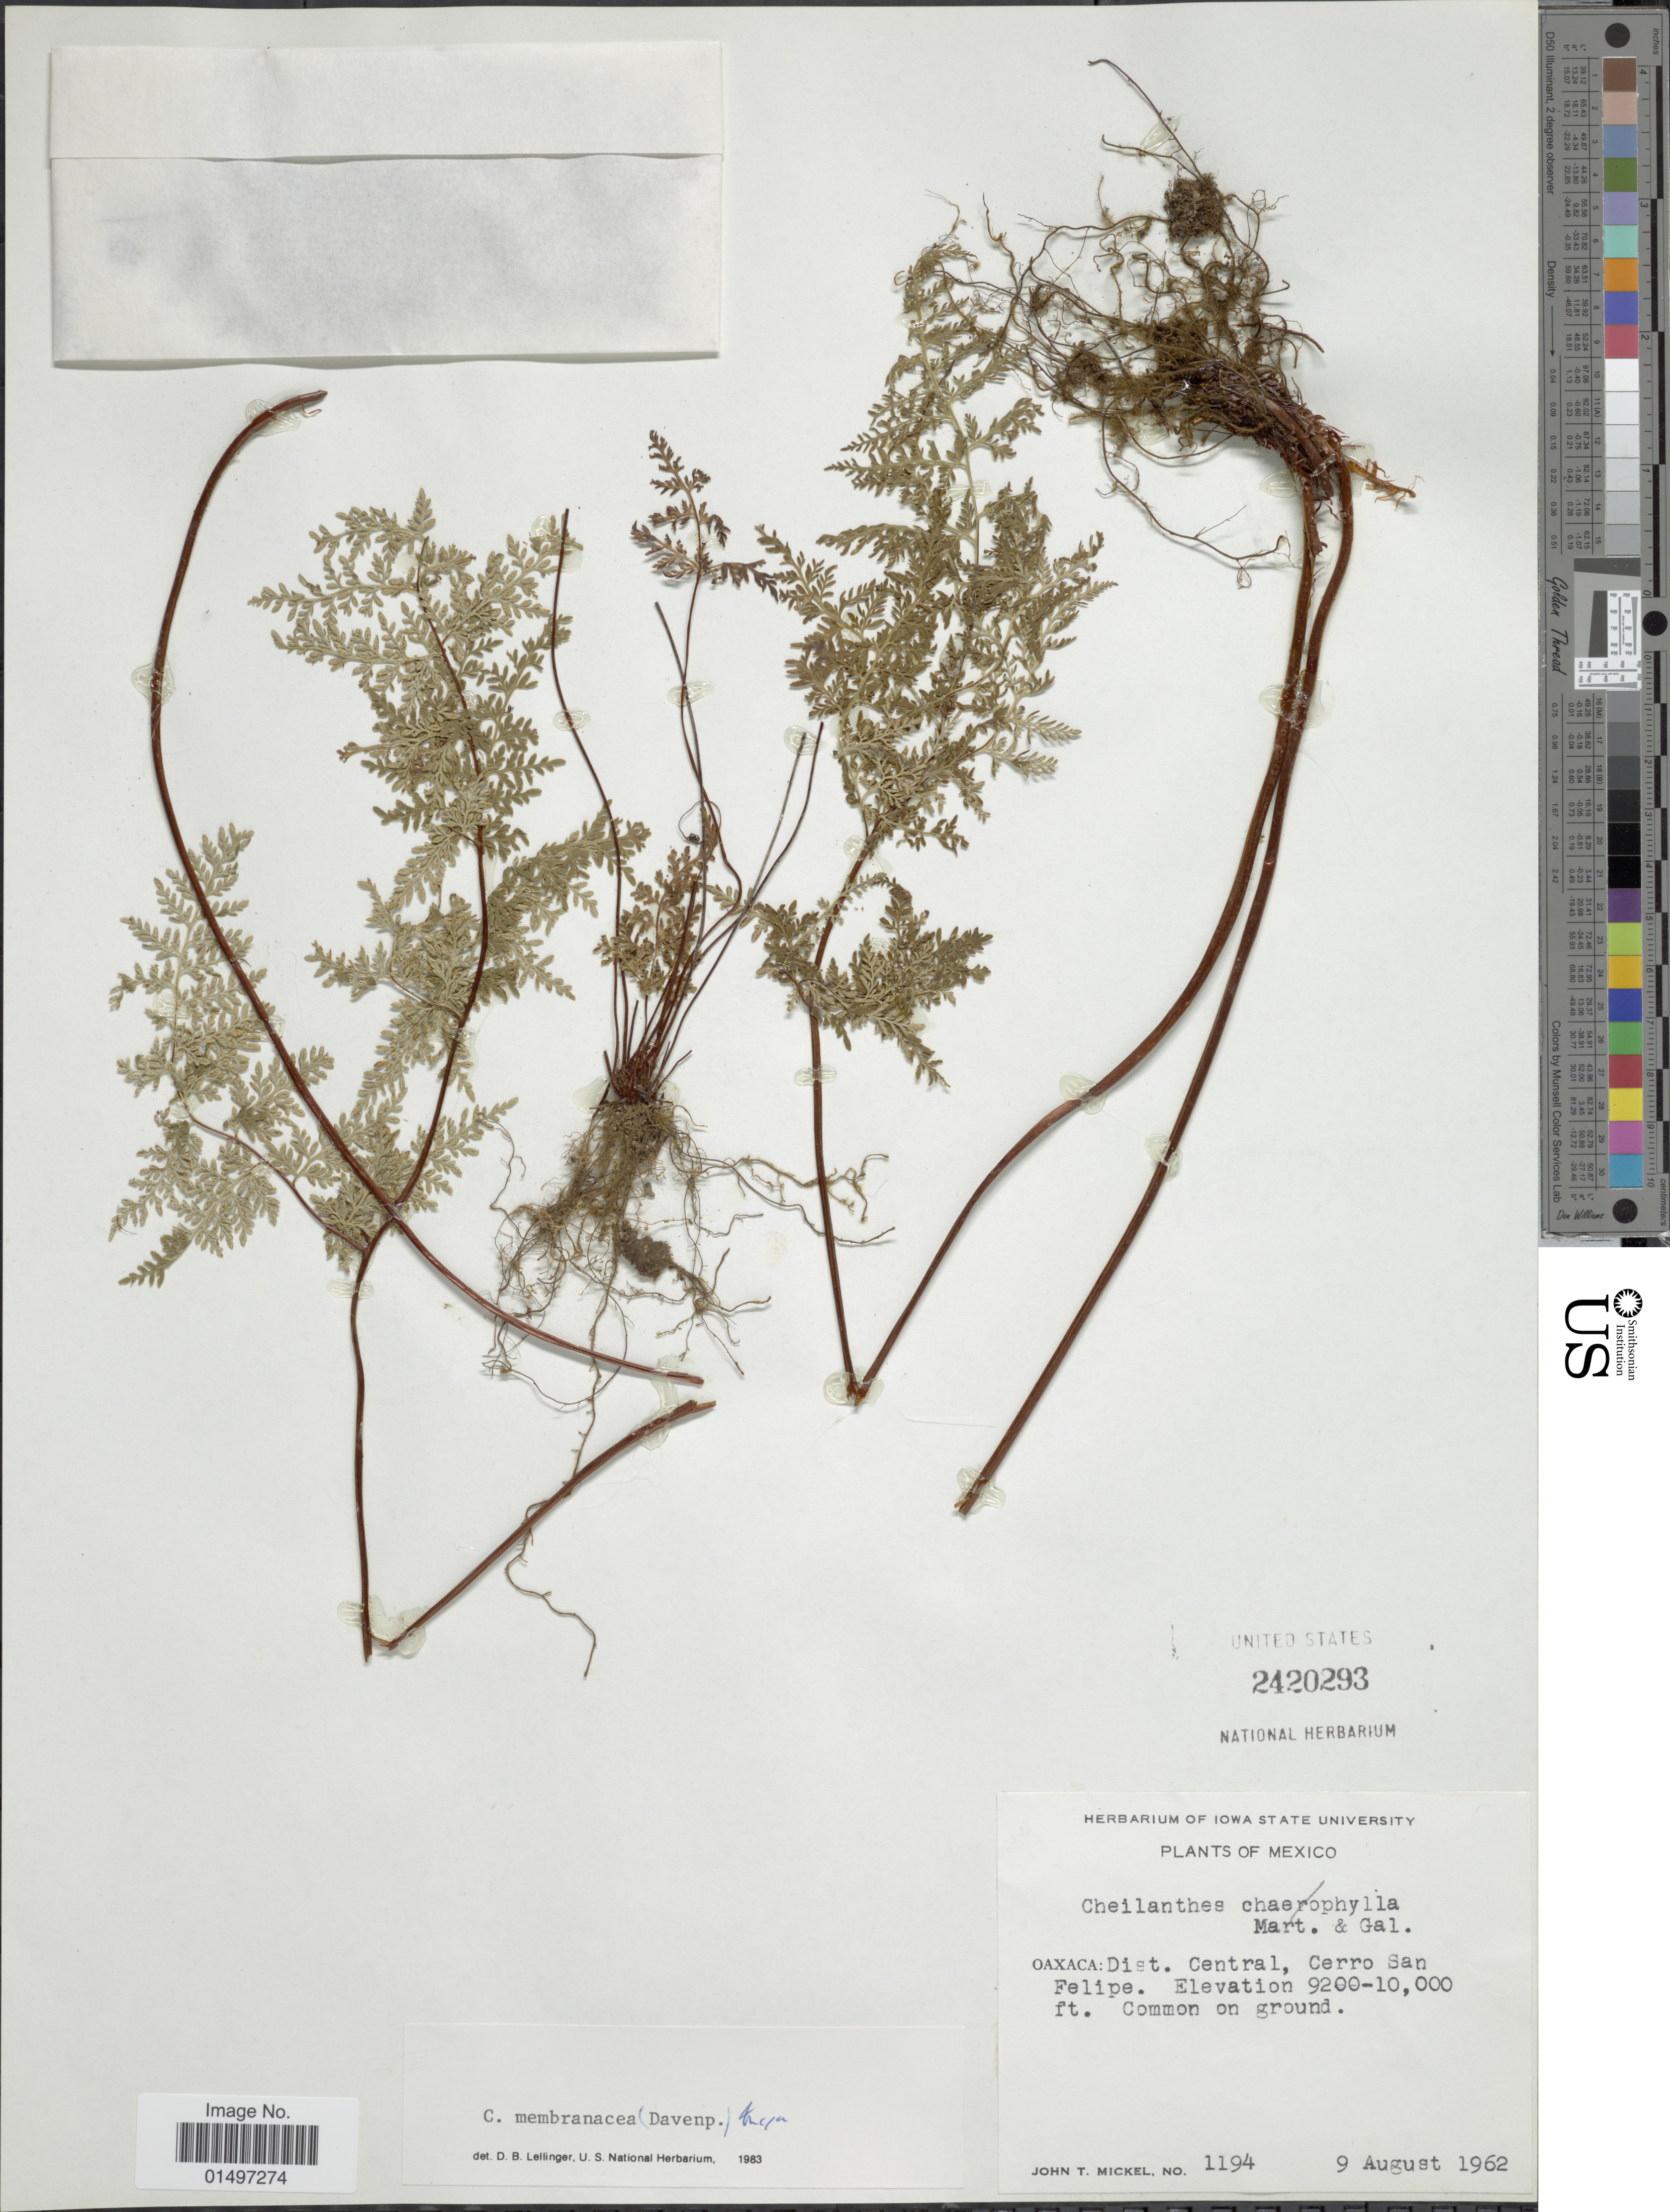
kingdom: Plantae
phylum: Tracheophyta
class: Polypodiopsida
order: Polypodiales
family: Pteridaceae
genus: Gaga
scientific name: Gaga membranacea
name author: (Davenp.) Fay W. Li & Windham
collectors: J. T. Mickel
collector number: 1194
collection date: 1962-08-09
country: Mexico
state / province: Oaxaca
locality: Dist. Central, Cerro San Felipe.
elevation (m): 2804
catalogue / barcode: US 2420293